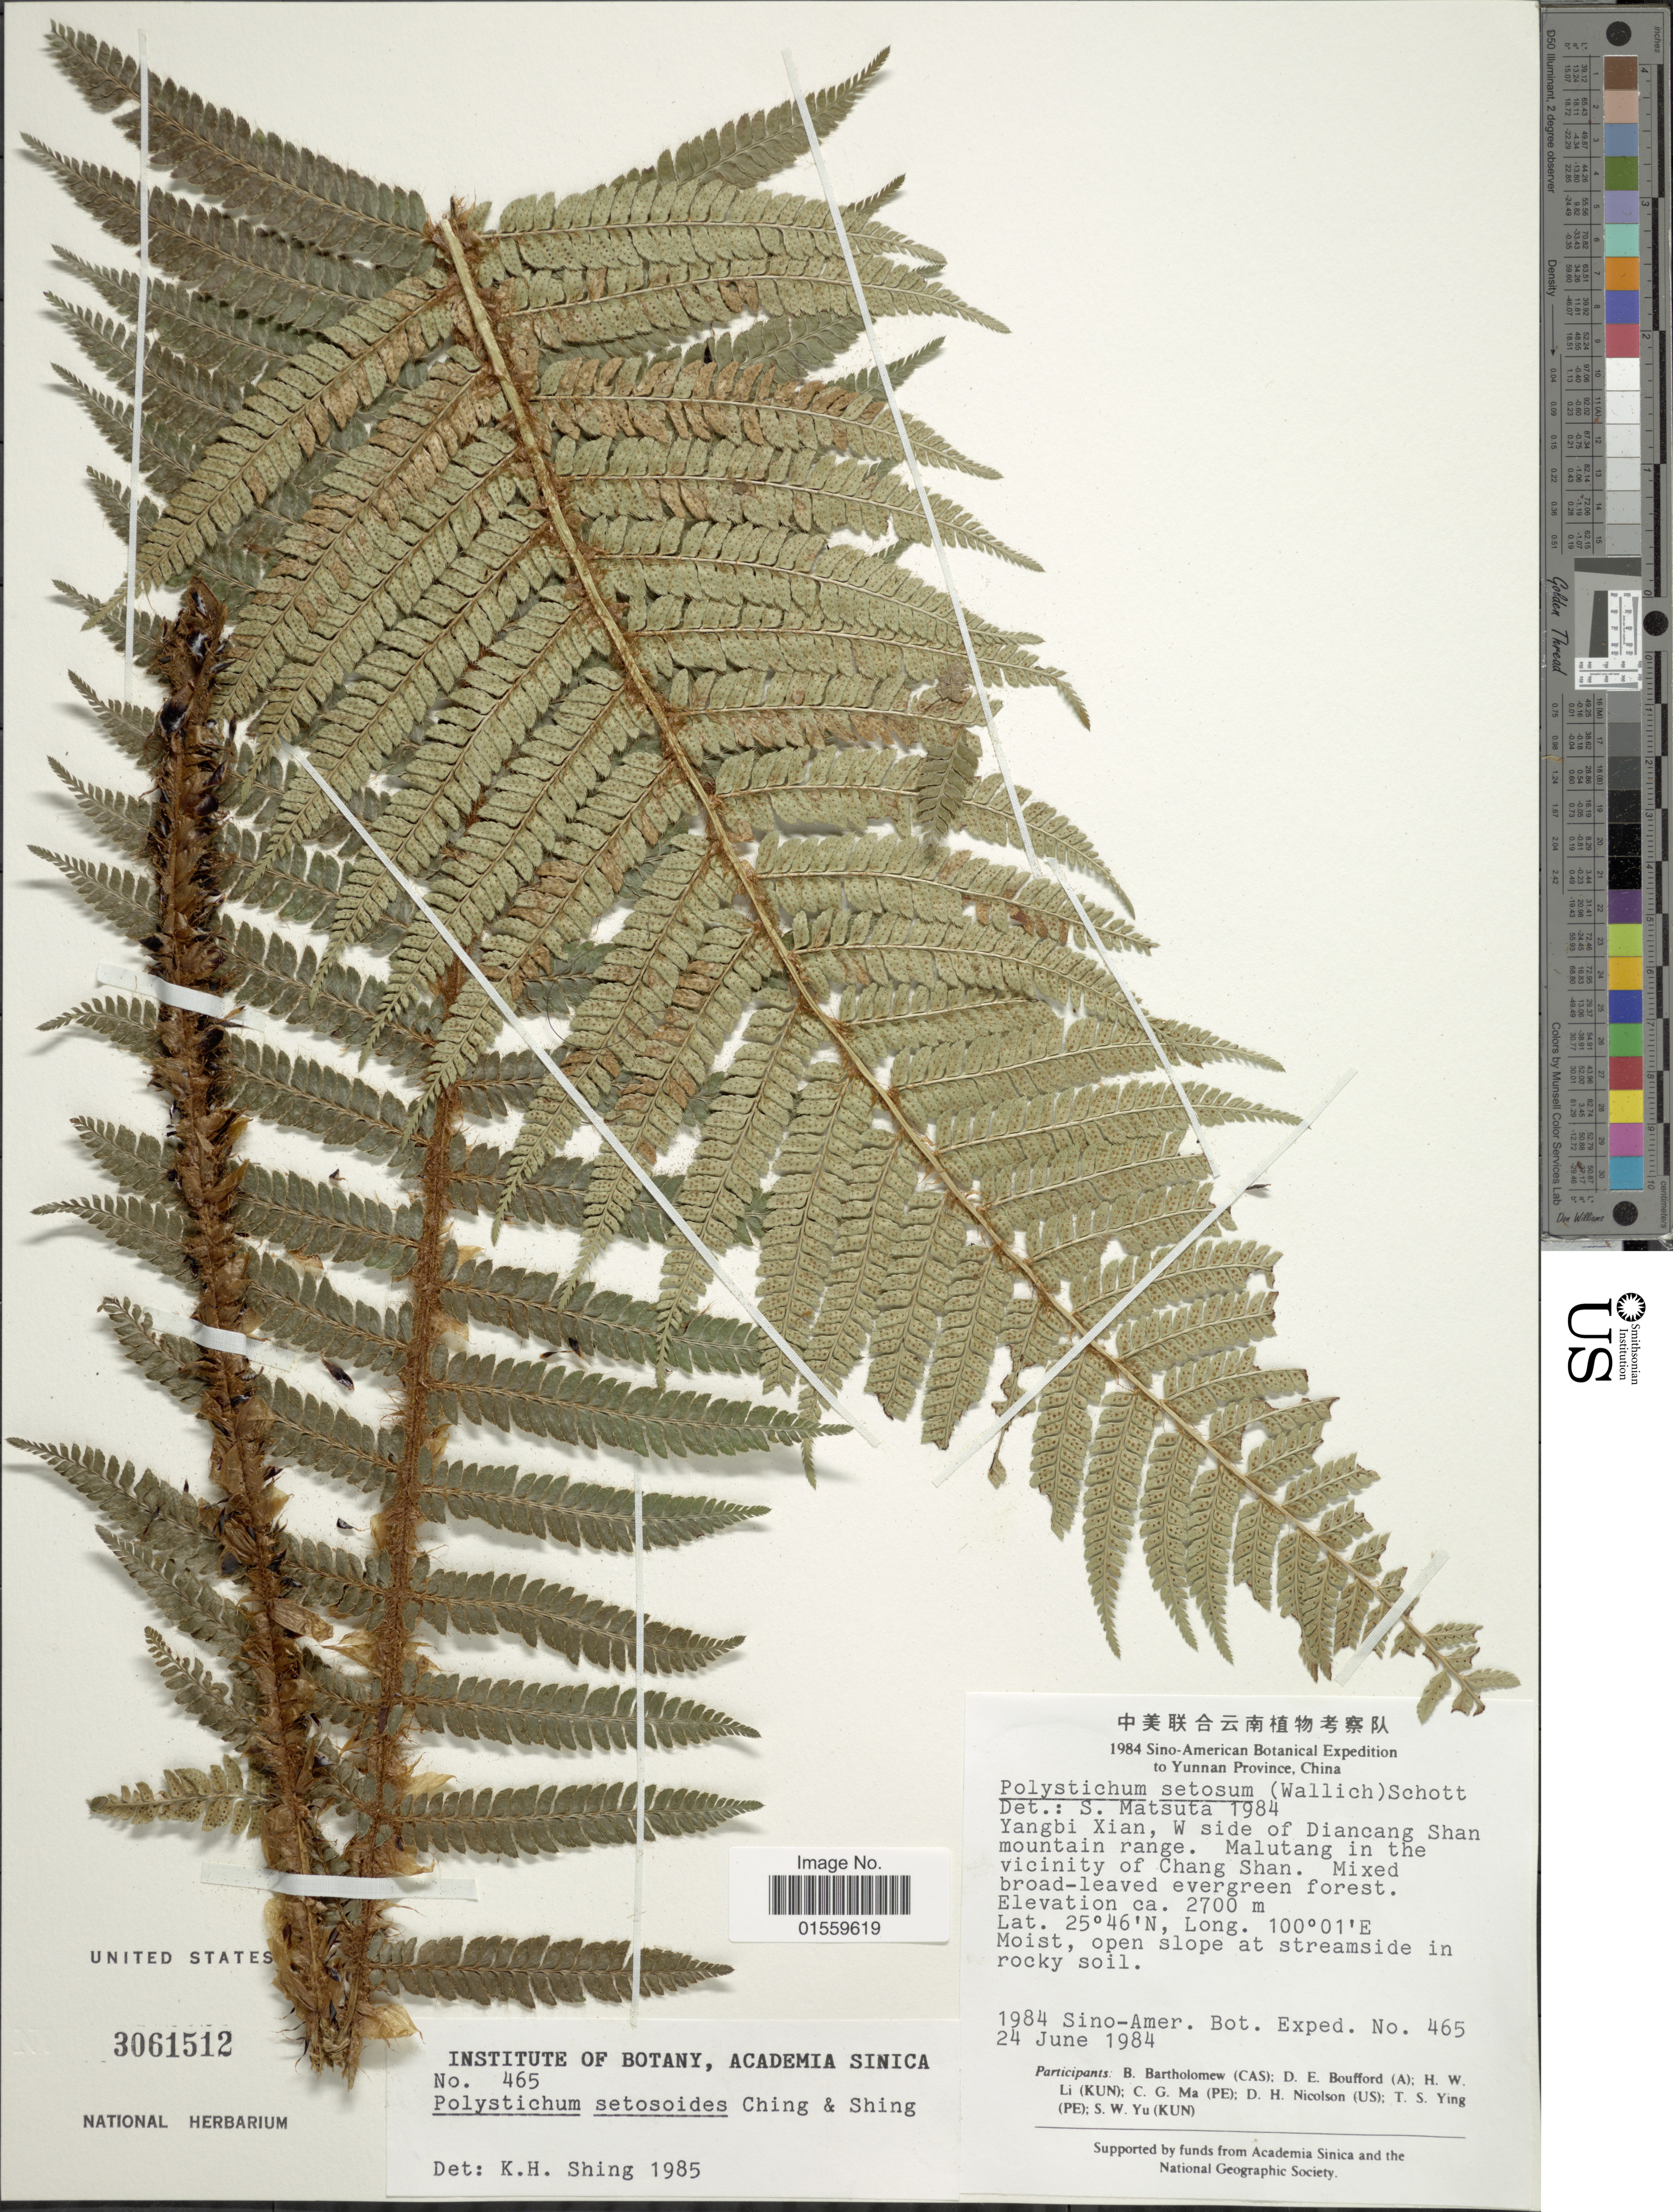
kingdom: Plantae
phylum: Tracheophyta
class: Polypodiopsida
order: Polypodiales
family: Dryopteridaceae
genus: Polystichum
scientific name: Polystichum setosum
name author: (Wall. ex Bedd.) Khullar & Gupta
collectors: Sino-Amer. Bot. Exped. 1984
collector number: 465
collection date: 1984-06-24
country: China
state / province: Yunnan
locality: Yangbi Xian, W side of Diancang Shan mountain range, Malutang in the vicinity of Chang Shan.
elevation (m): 2700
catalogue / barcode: US 3061512